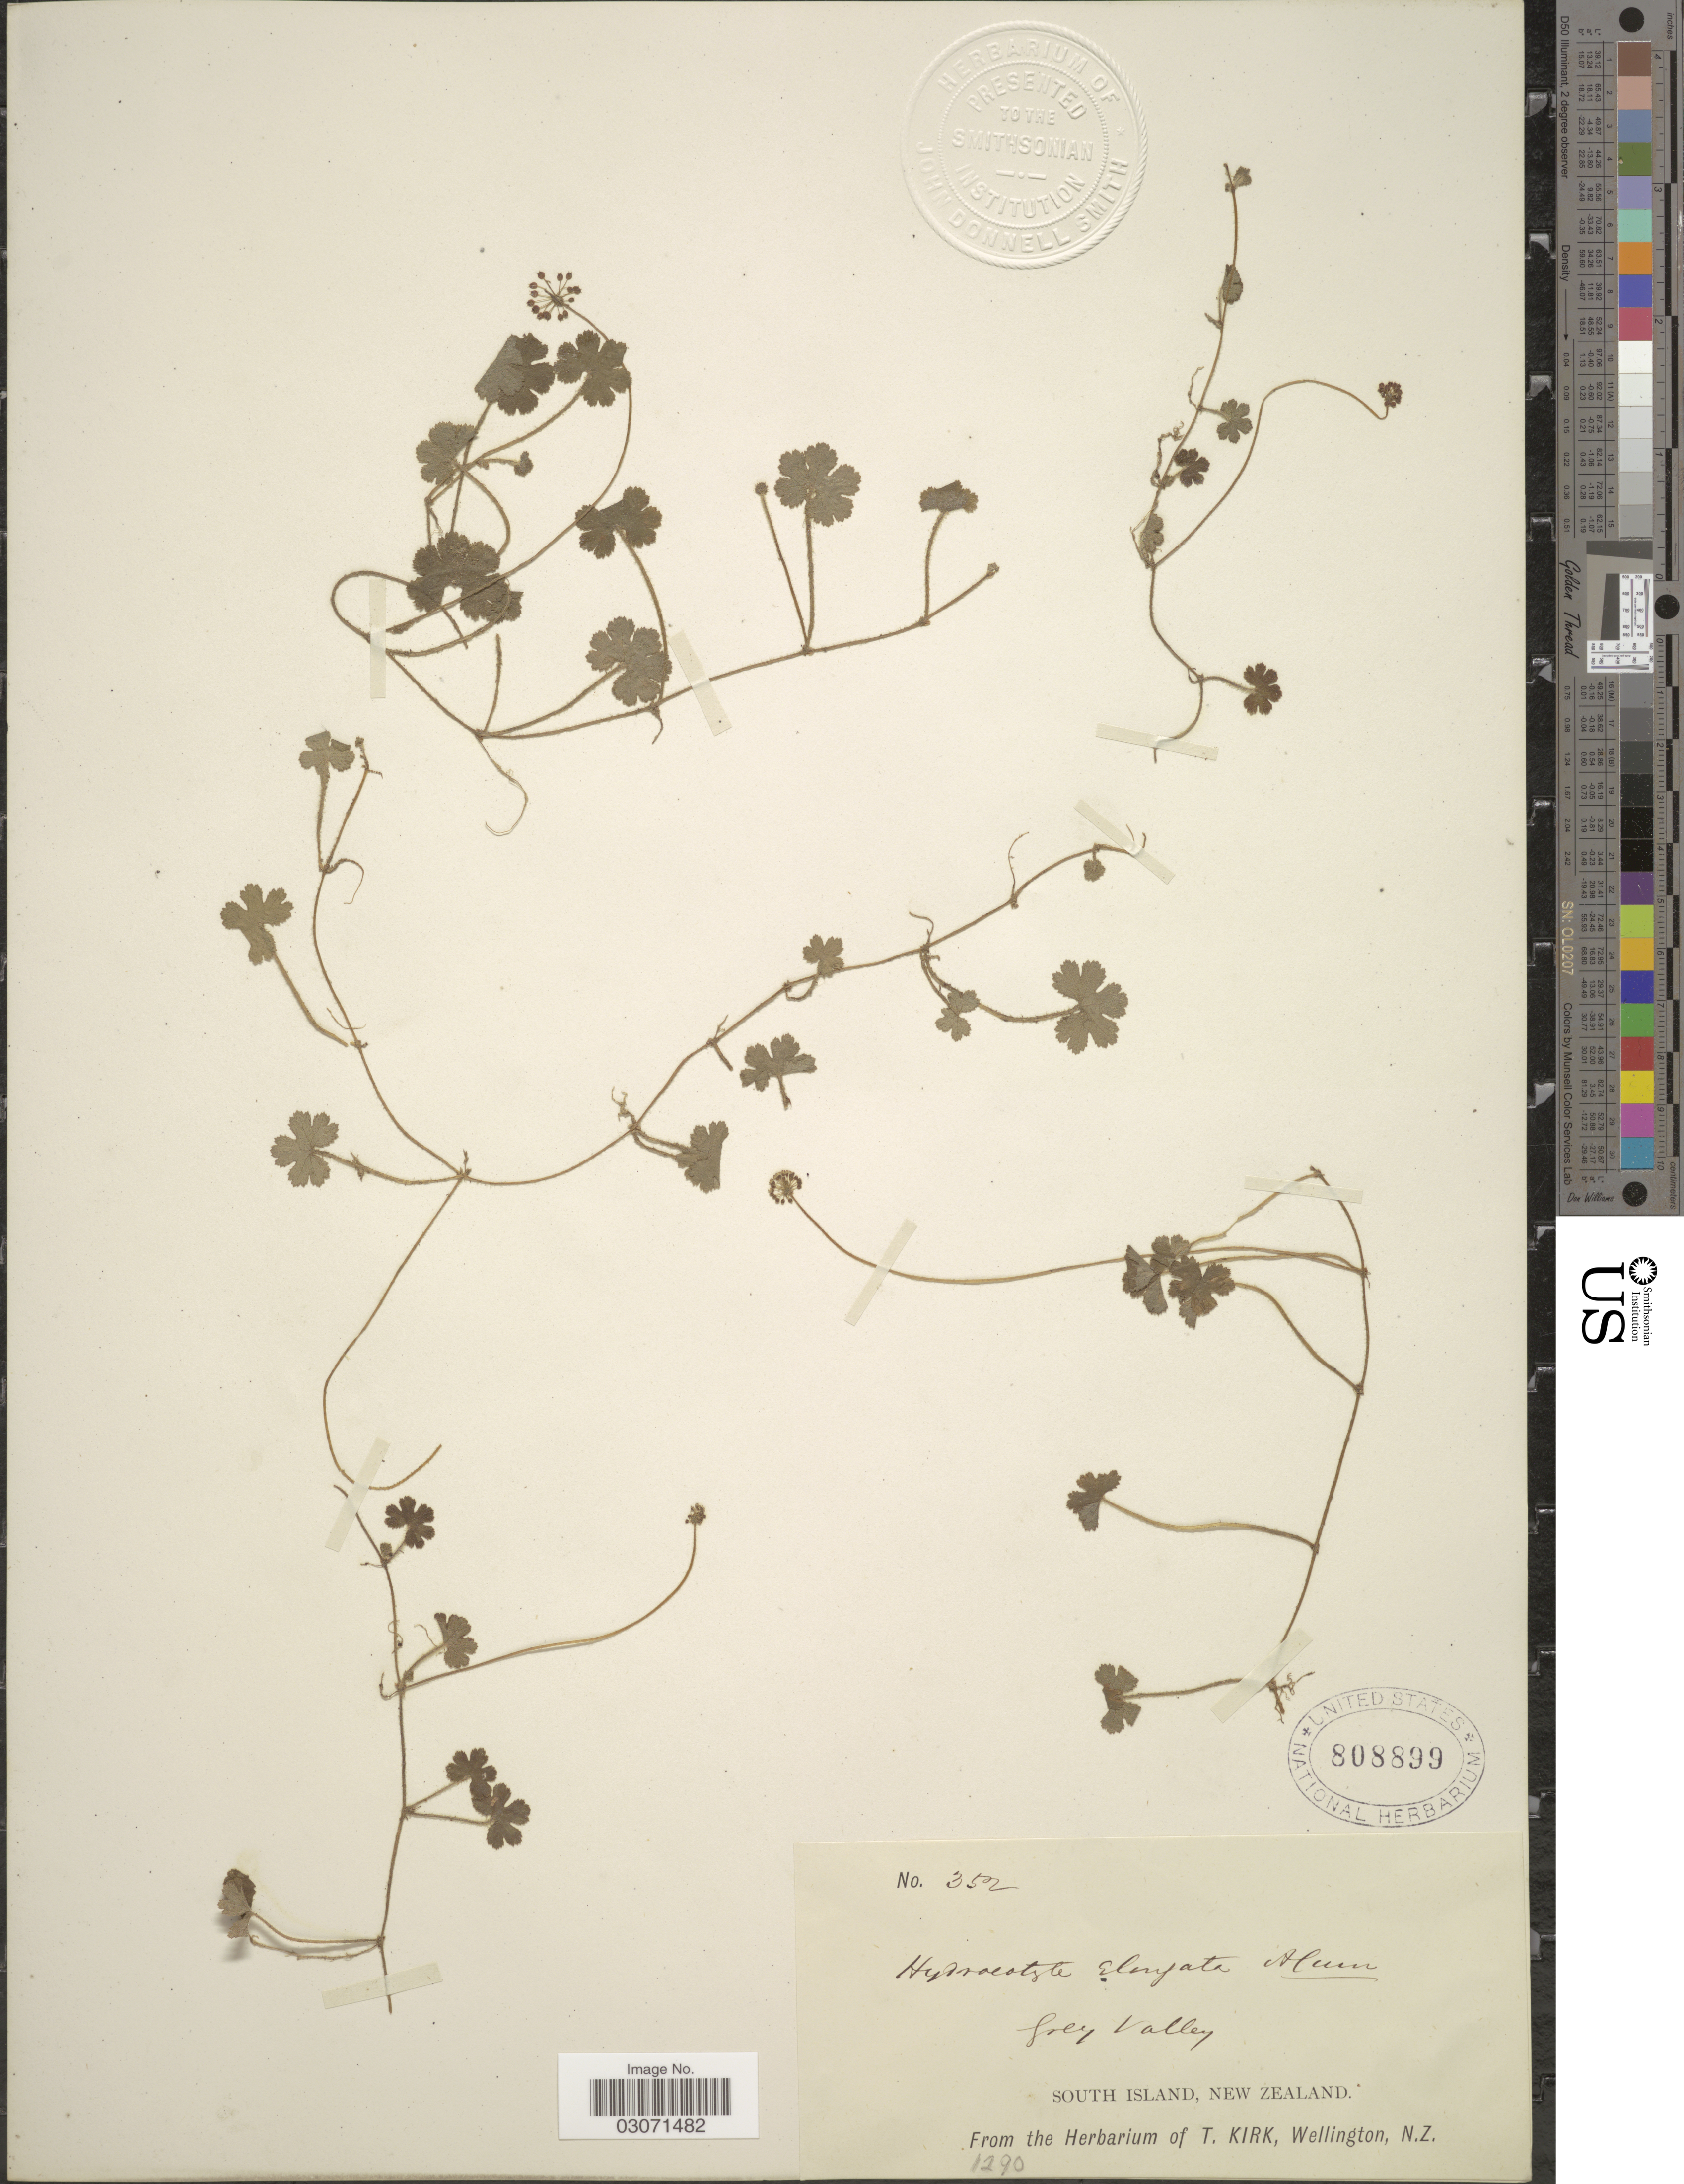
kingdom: Plantae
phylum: Tracheophyta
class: Magnoliopsida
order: Apiales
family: Araliaceae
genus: Hydrocotyle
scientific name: Hydrocotyle elongata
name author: A. Cunn. ex Hook. f.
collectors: ex herb. T. Kirk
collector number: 352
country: New Zealand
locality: Grey Valley. South Island.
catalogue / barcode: US 808899